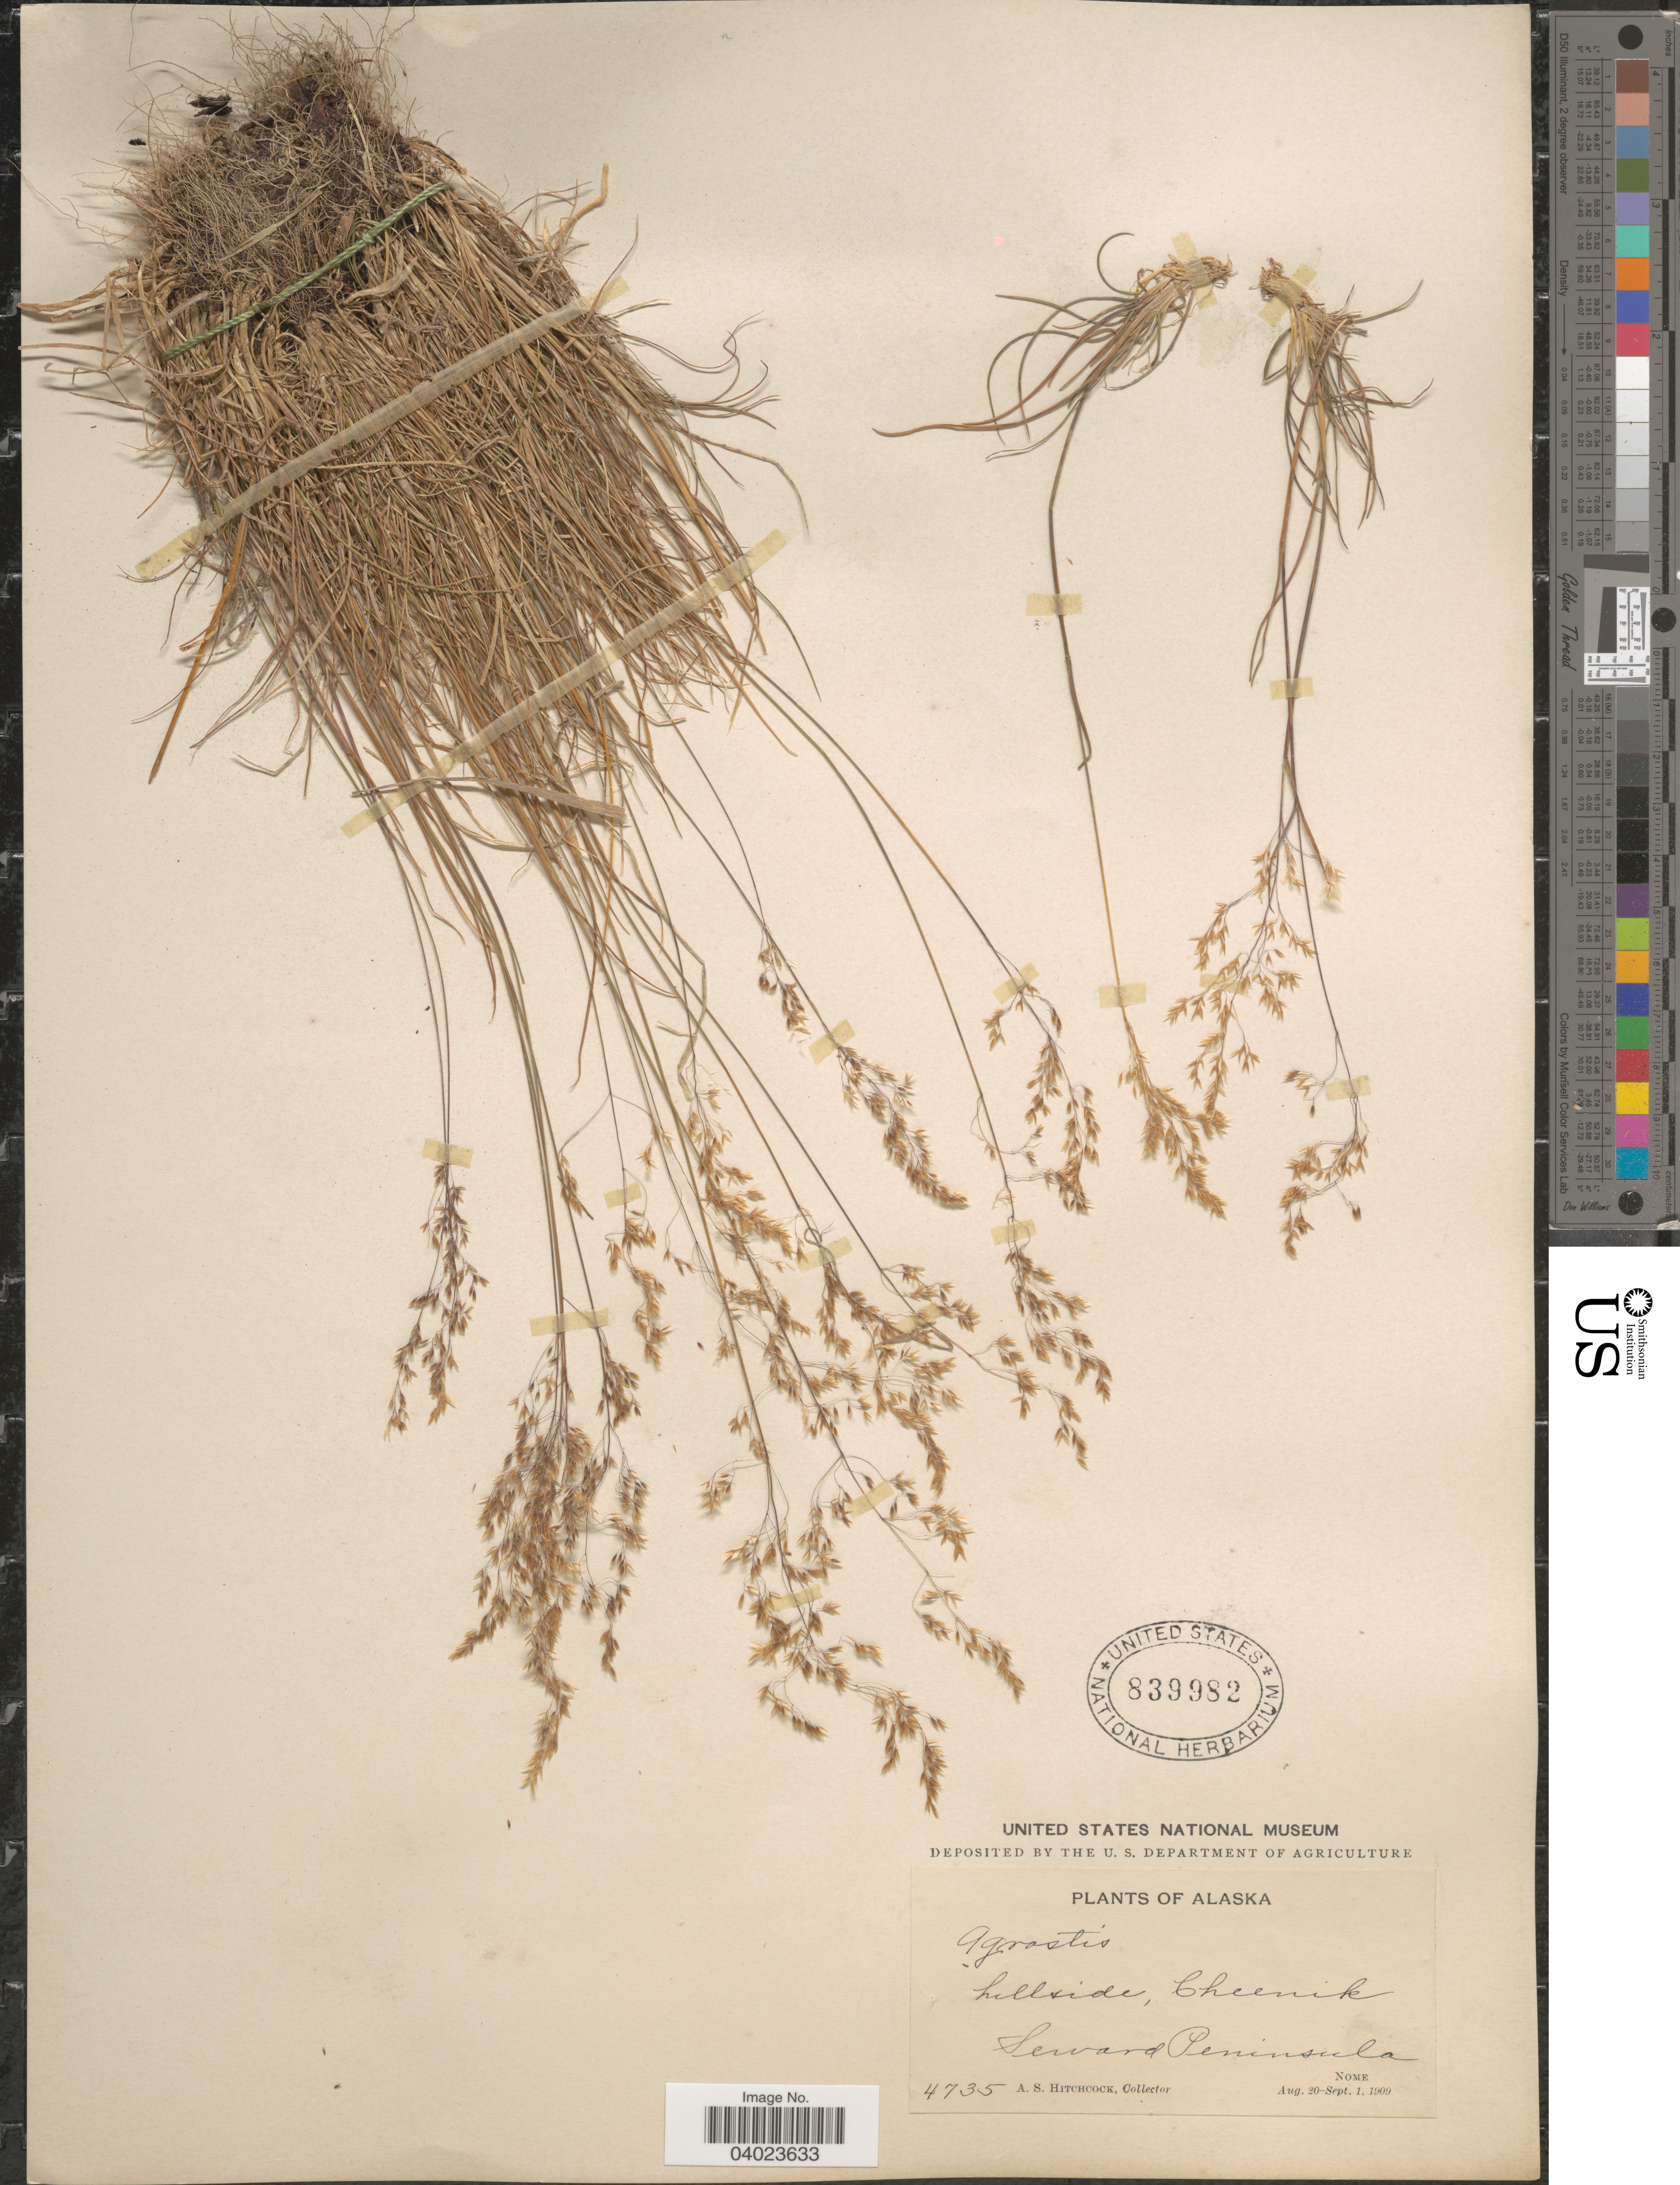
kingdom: Plantae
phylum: Tracheophyta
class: Liliopsida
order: Poales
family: Poaceae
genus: Agrostis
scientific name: Agrostis sp.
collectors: A. S. Hitchcock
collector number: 4735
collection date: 1909-08-20/1909-09-01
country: United States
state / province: Alaska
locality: Hillside, Cheenik Seward Peninsula.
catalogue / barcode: US 839982